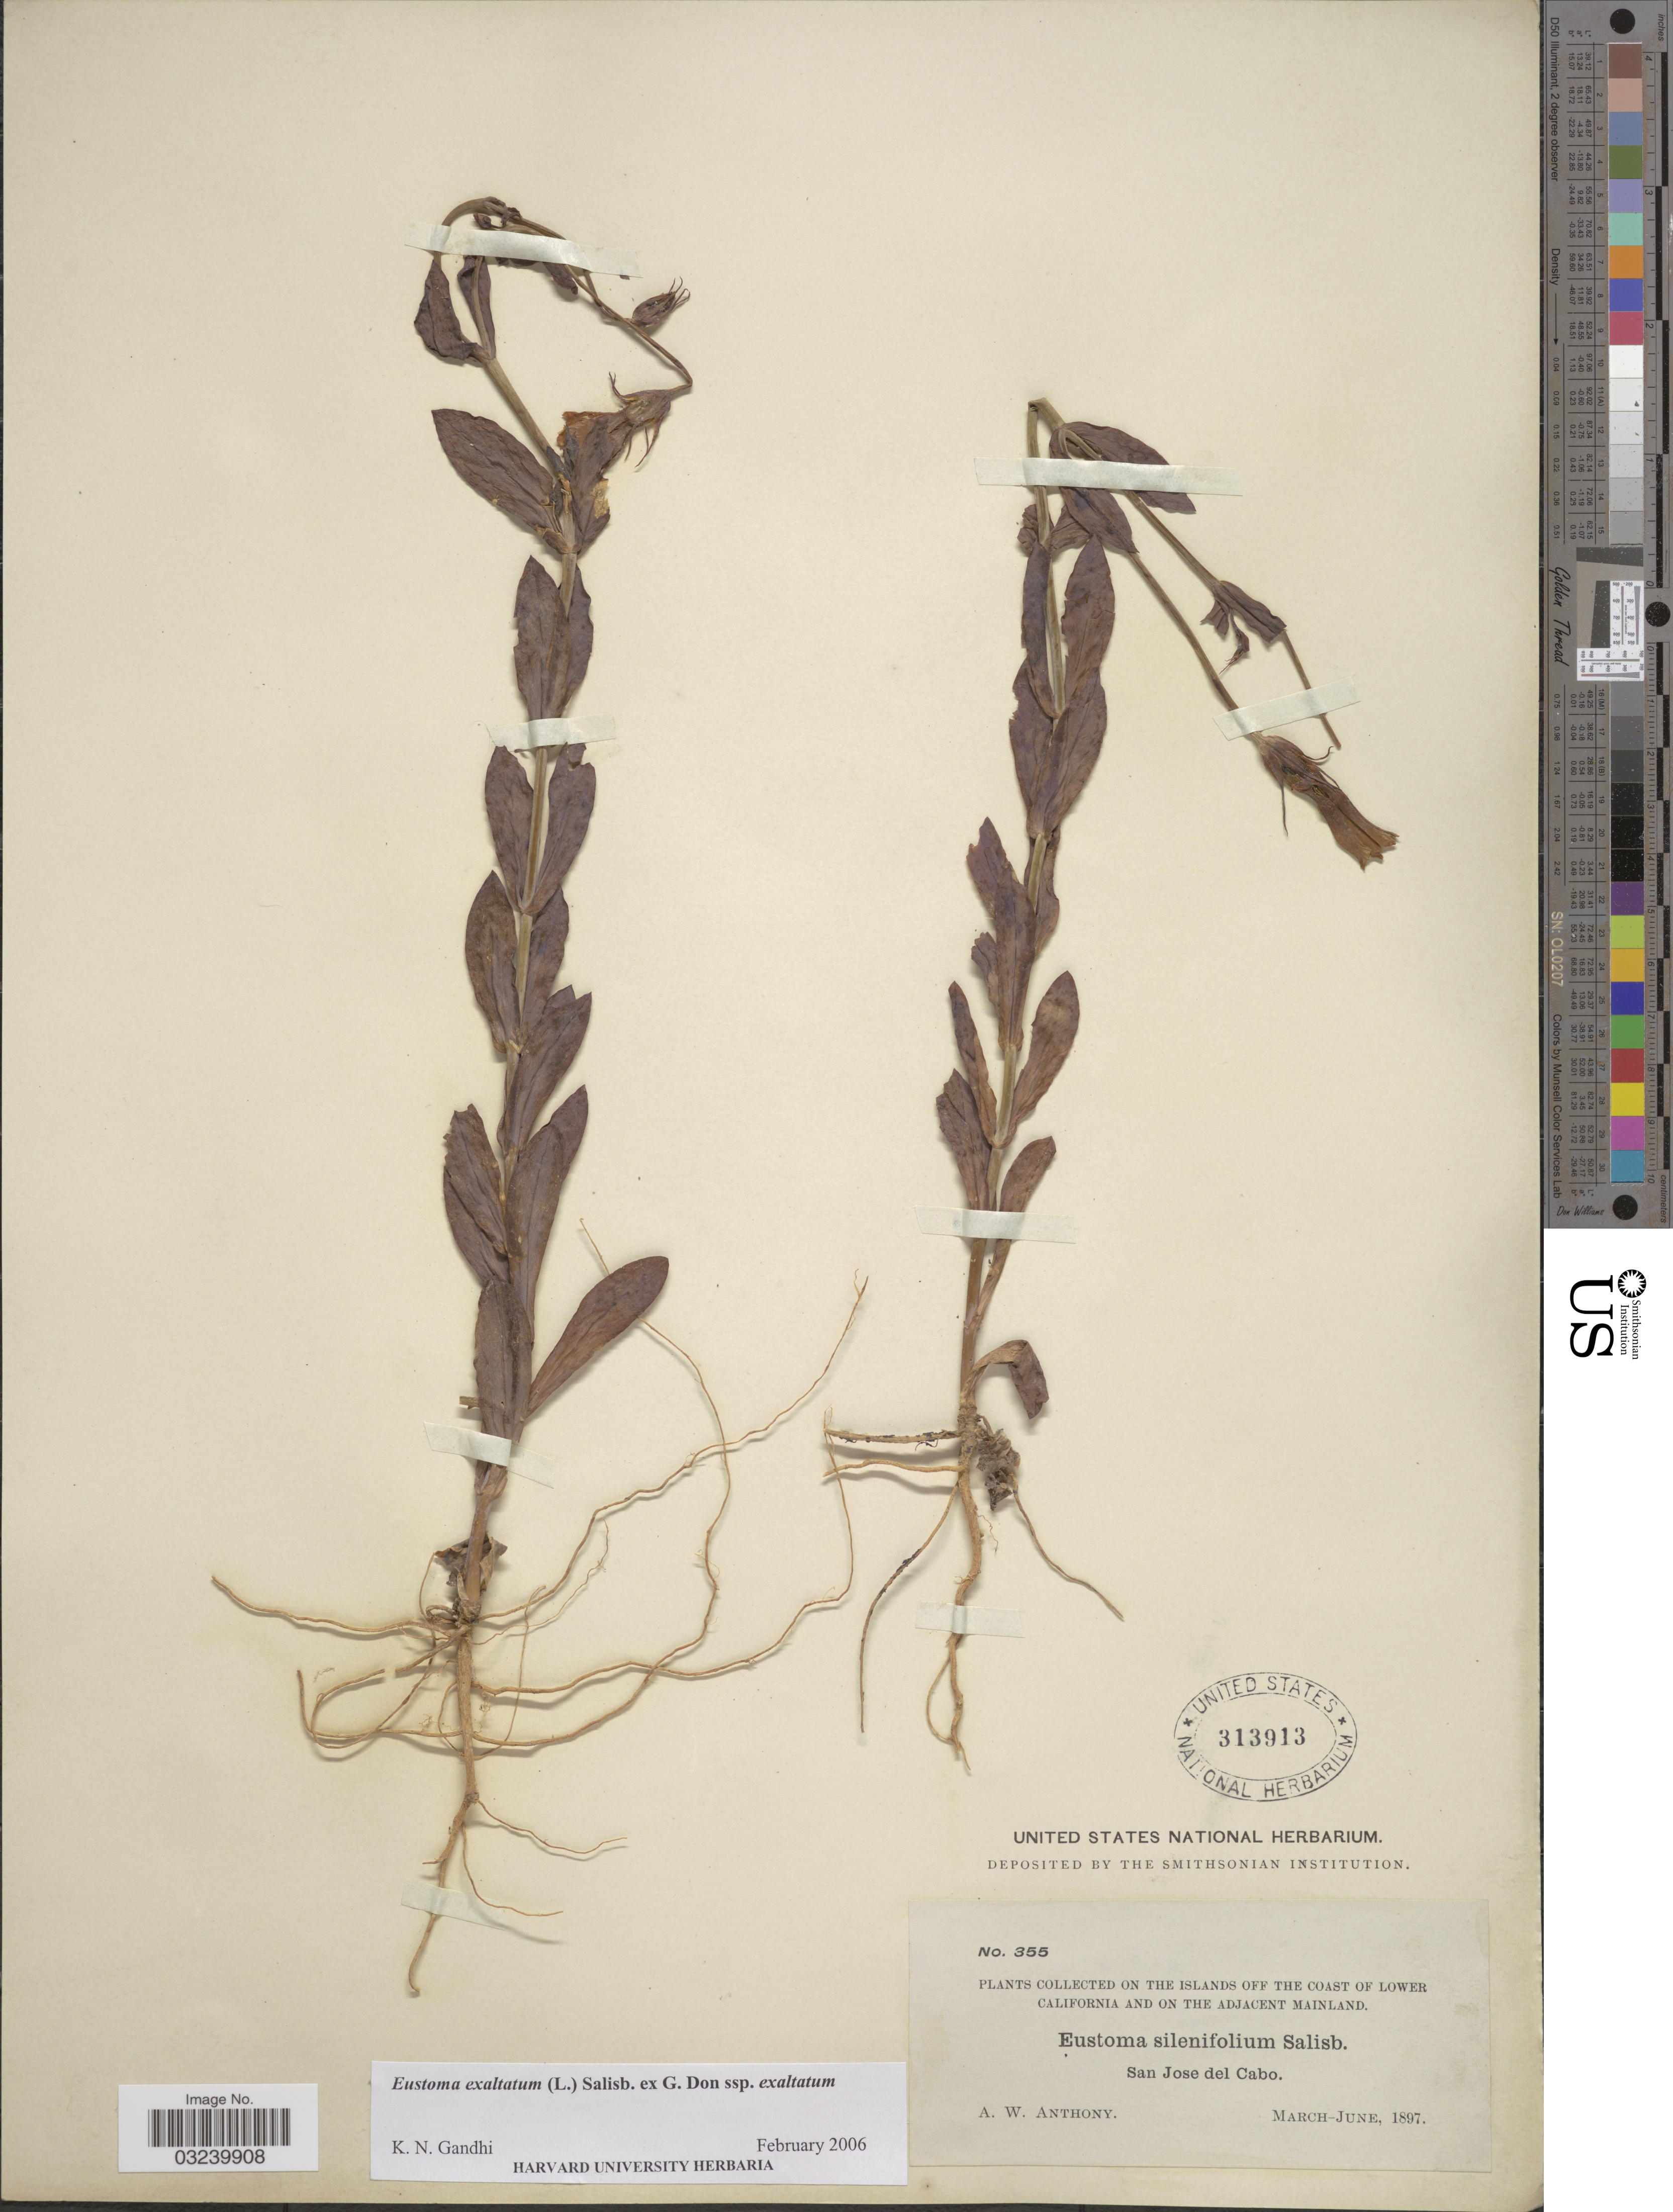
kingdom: Plantae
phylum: Tracheophyta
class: Magnoliopsida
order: Gentianales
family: Gentianaceae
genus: Eustoma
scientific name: Eustoma exaltatum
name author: (L.) Salisb. ex Don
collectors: A. W. Anthony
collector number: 355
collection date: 1897-03/1897-06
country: Mexico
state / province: Baja California Sur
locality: On The Islands Off The Coast of Lower California and on The Adjacent Mainland, San Jose del Cabo.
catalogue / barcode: US 313913